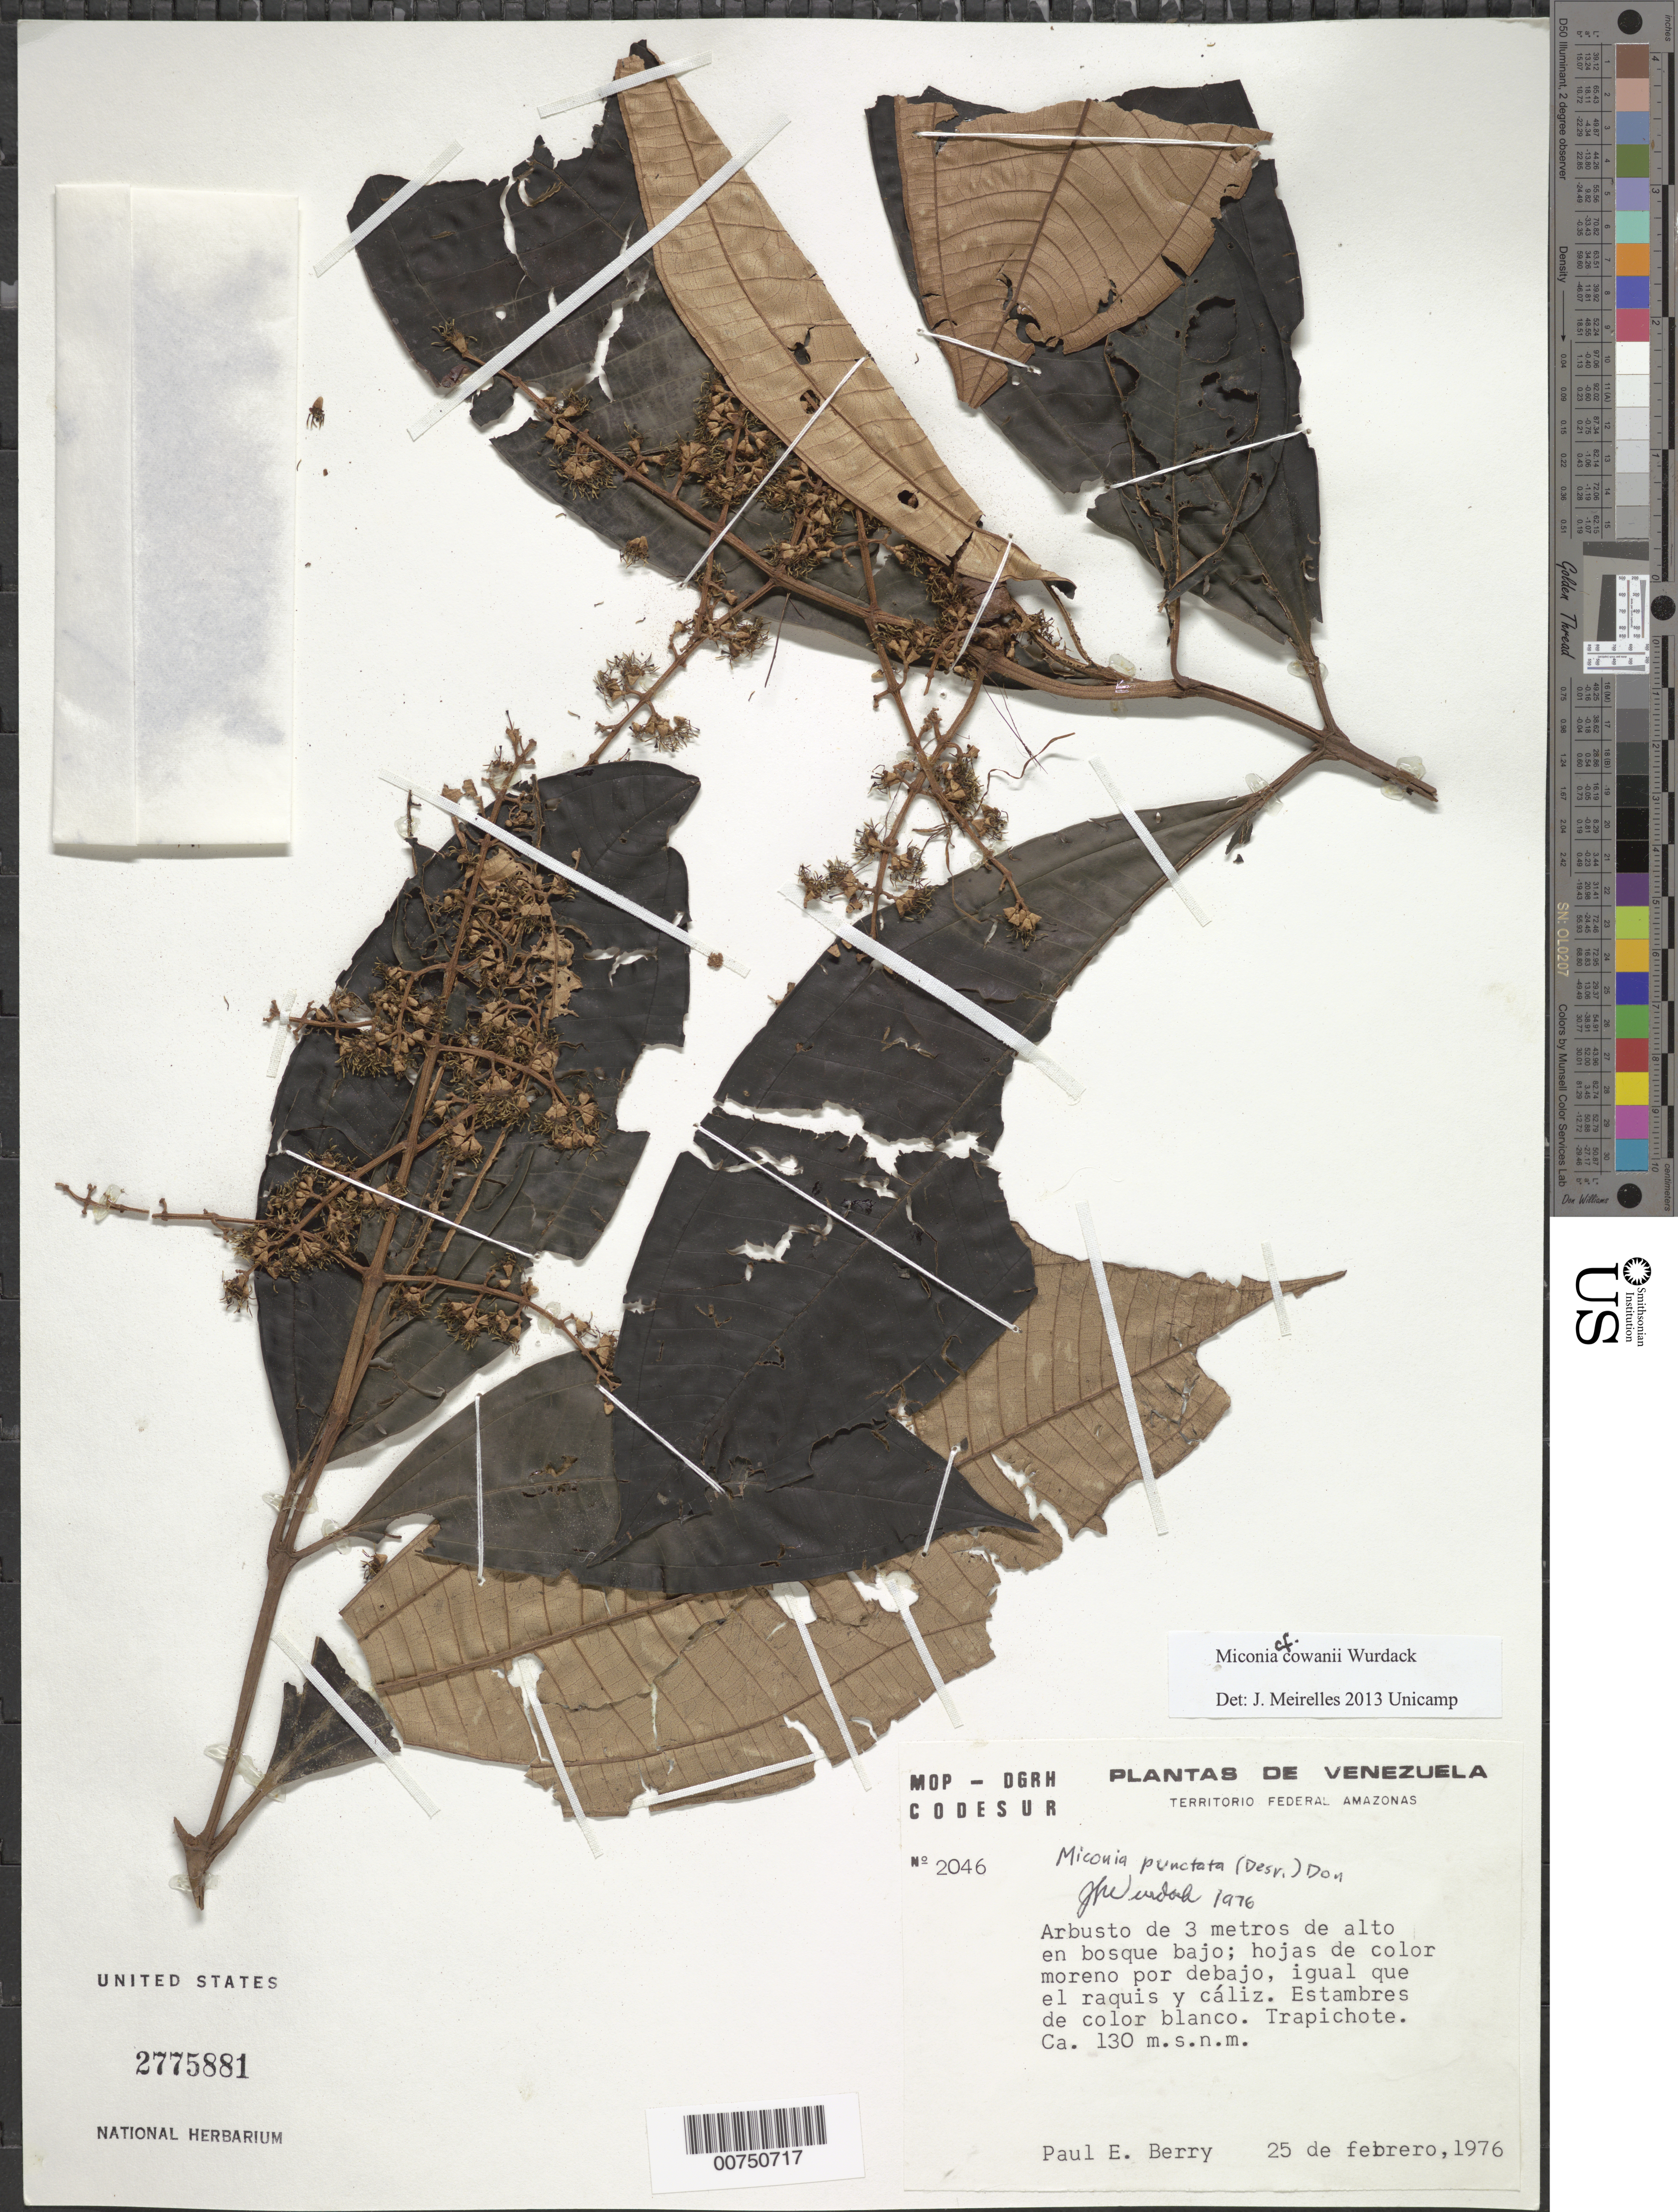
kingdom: Plantae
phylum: Tracheophyta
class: Magnoliopsida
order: Myrtales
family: Melastomataceae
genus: Miconia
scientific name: Miconia punctata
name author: (Desr.) D. Don ex DC.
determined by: Wurdack, John J., (US), US (UNITED STATES)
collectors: P. E. Berry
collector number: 2046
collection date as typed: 25-Feb-76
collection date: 1976-02-25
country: Venezuela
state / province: Amazonas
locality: Trapichote, 10 km río abajo de Santa Barbara del Orinoco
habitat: Bosque bajo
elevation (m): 130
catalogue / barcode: US 2775881